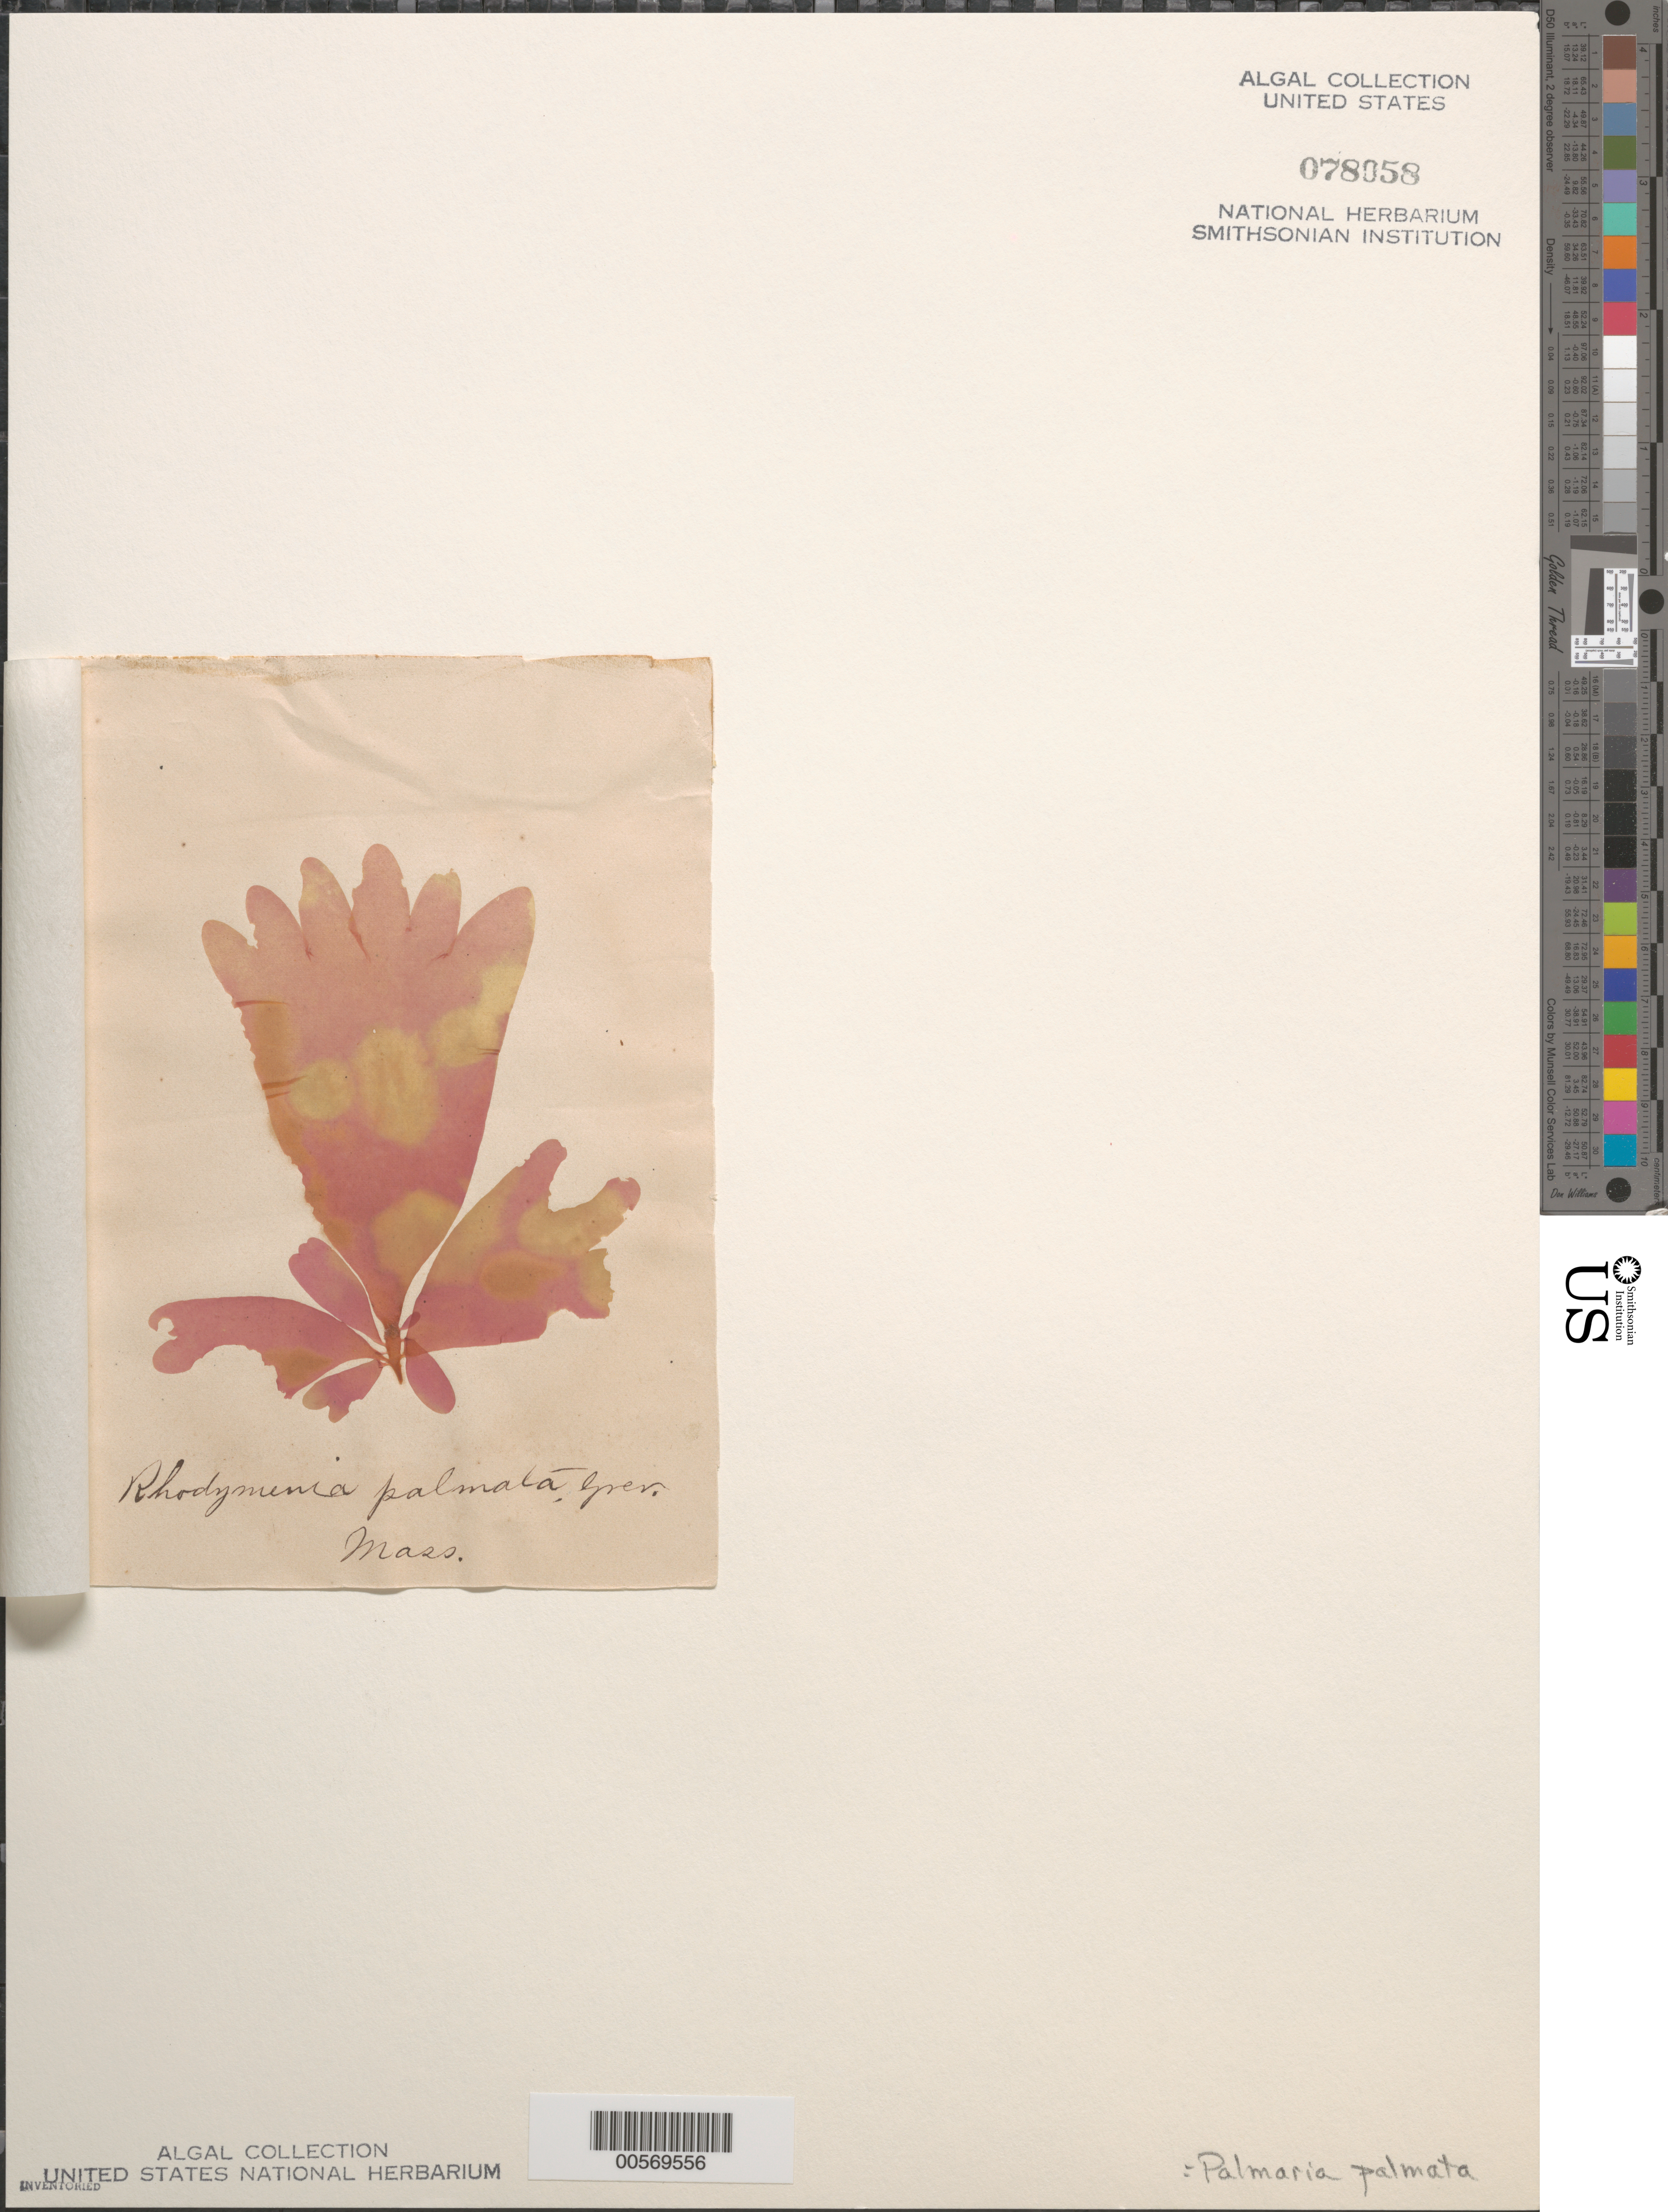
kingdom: Plantae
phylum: Rhodophyta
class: Florideophyceae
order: Palmariales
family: Palmariaceae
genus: Palmaria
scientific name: Palmaria palmata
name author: (L.) F. Weber & D. Mohr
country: United States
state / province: Massachusetts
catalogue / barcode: US 78058